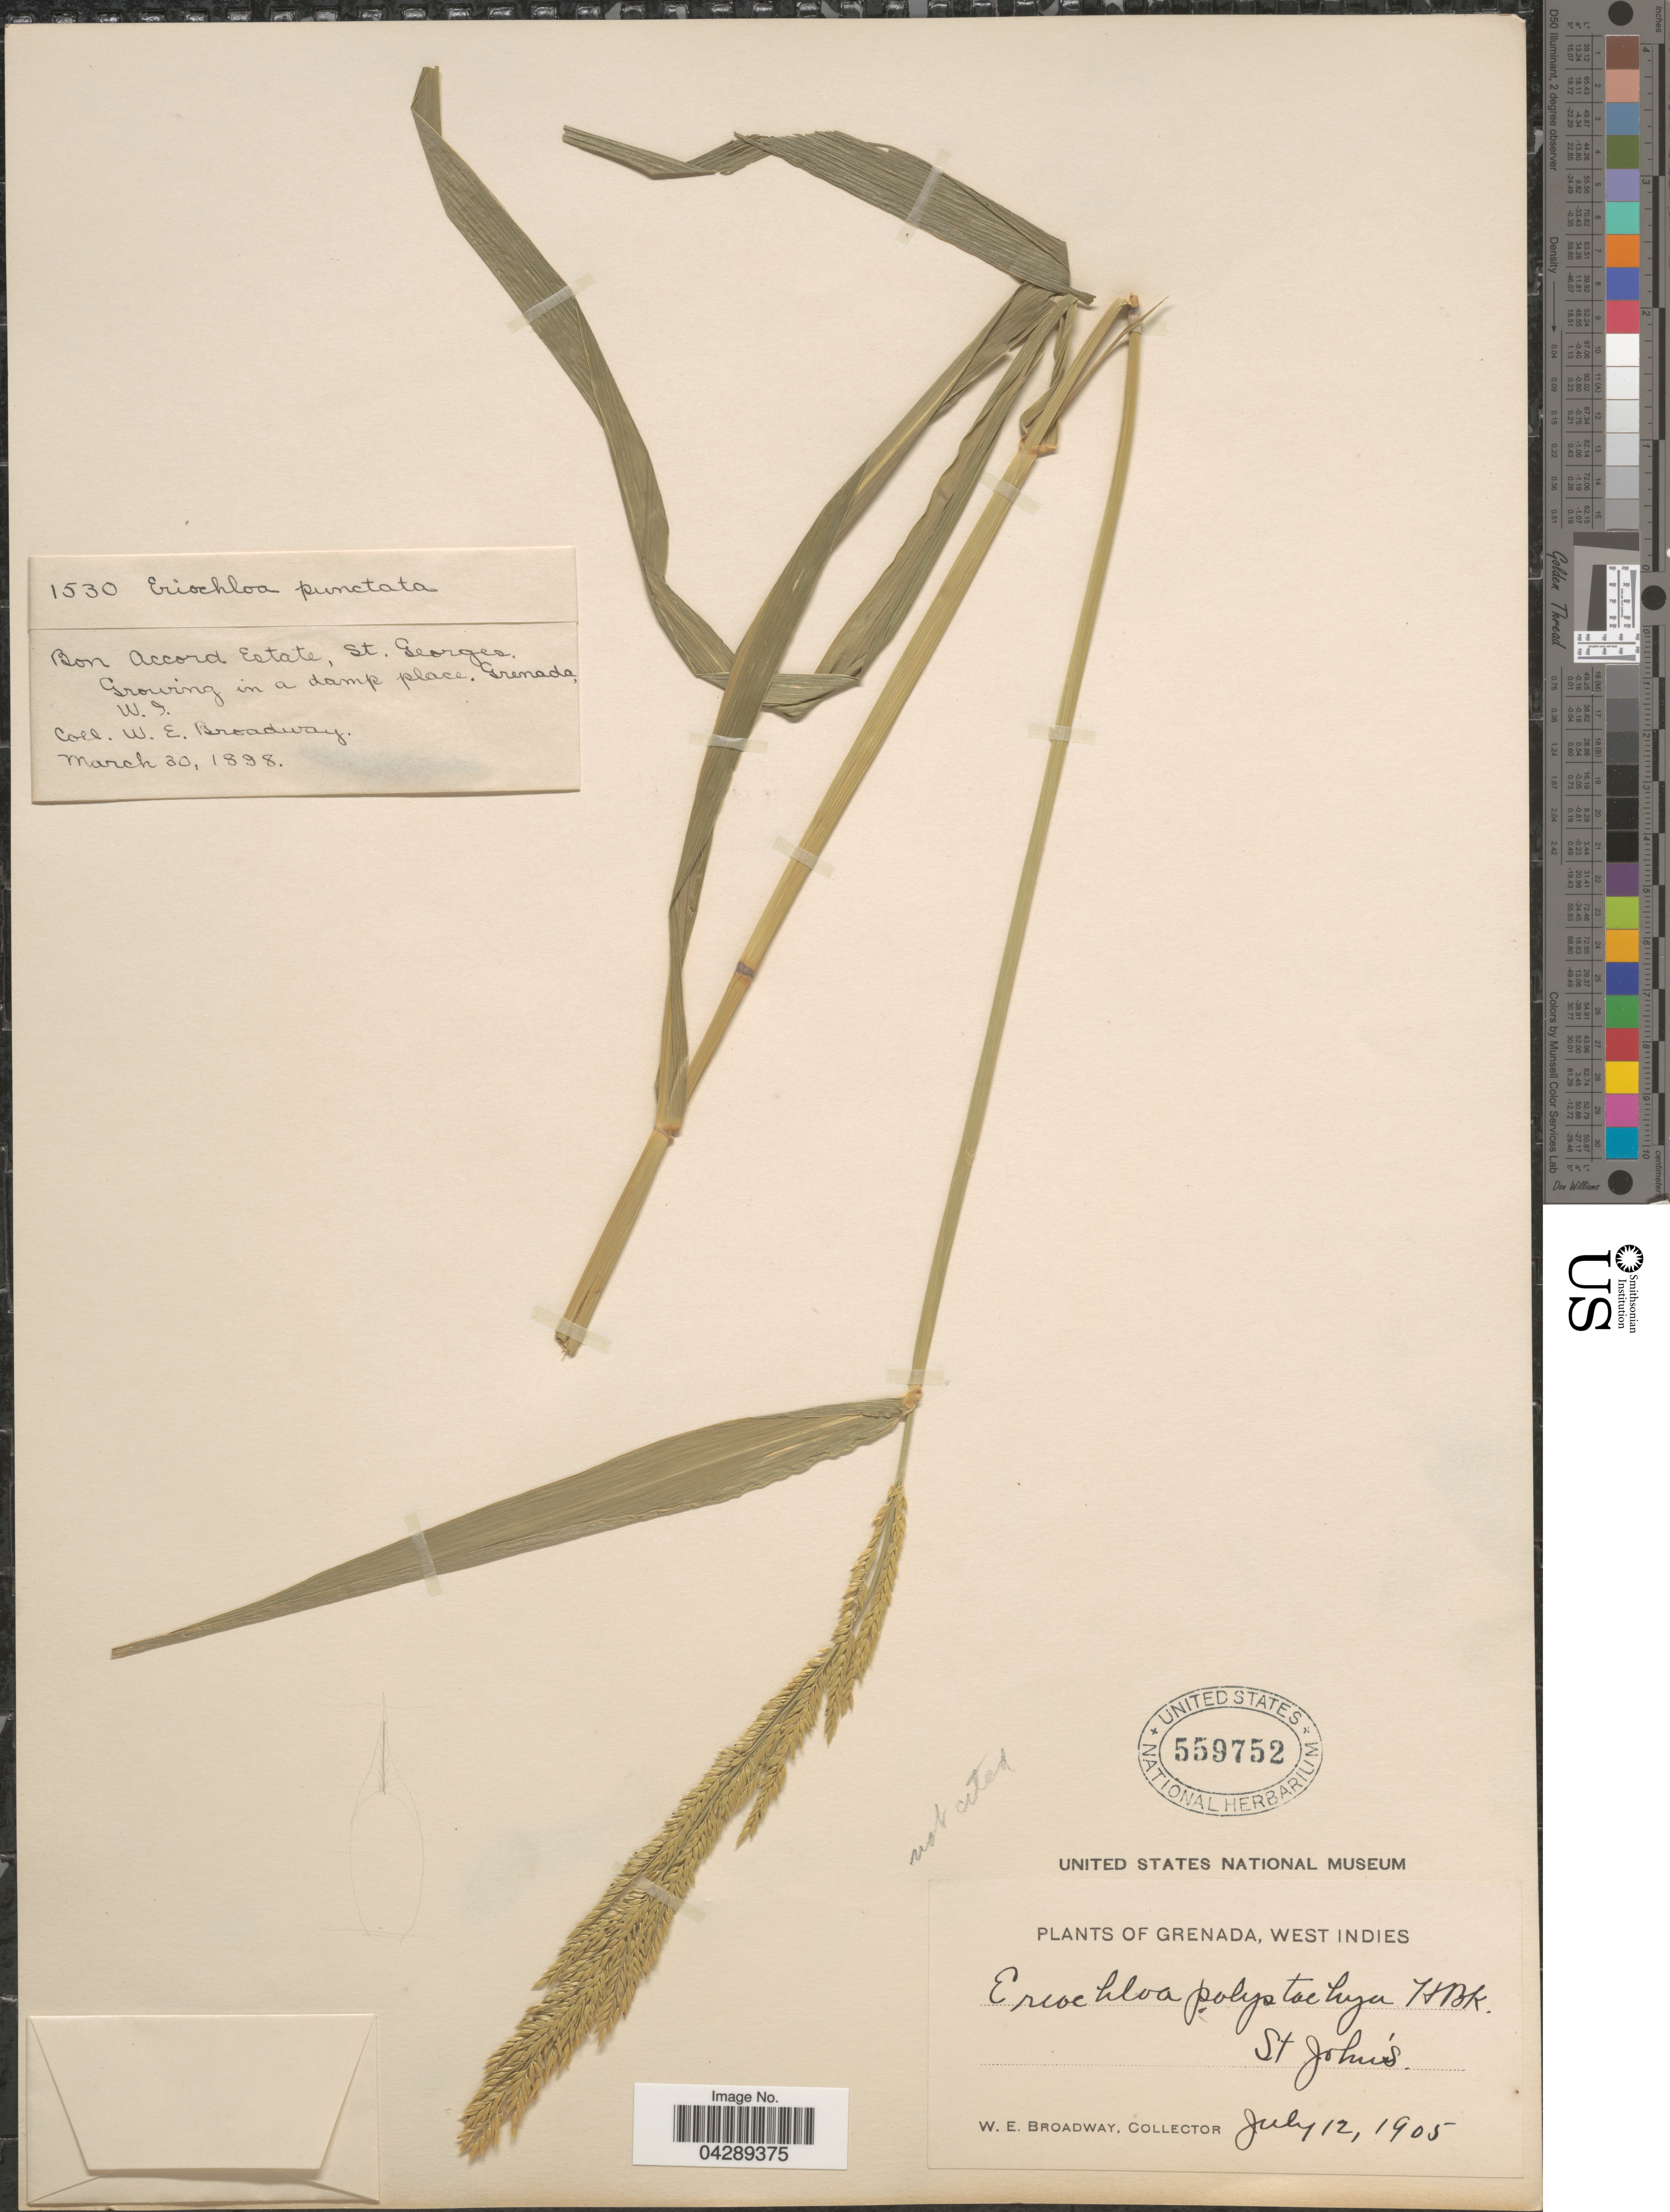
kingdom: Plantae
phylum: Tracheophyta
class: Liliopsida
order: Poales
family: Poaceae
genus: Eriochloa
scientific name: Eriochloa punctata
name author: (L.) Desv. ex Ham.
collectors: W. E. Broadway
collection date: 1905-07-12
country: Grenada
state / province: Saint John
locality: St. John's.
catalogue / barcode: US 559752